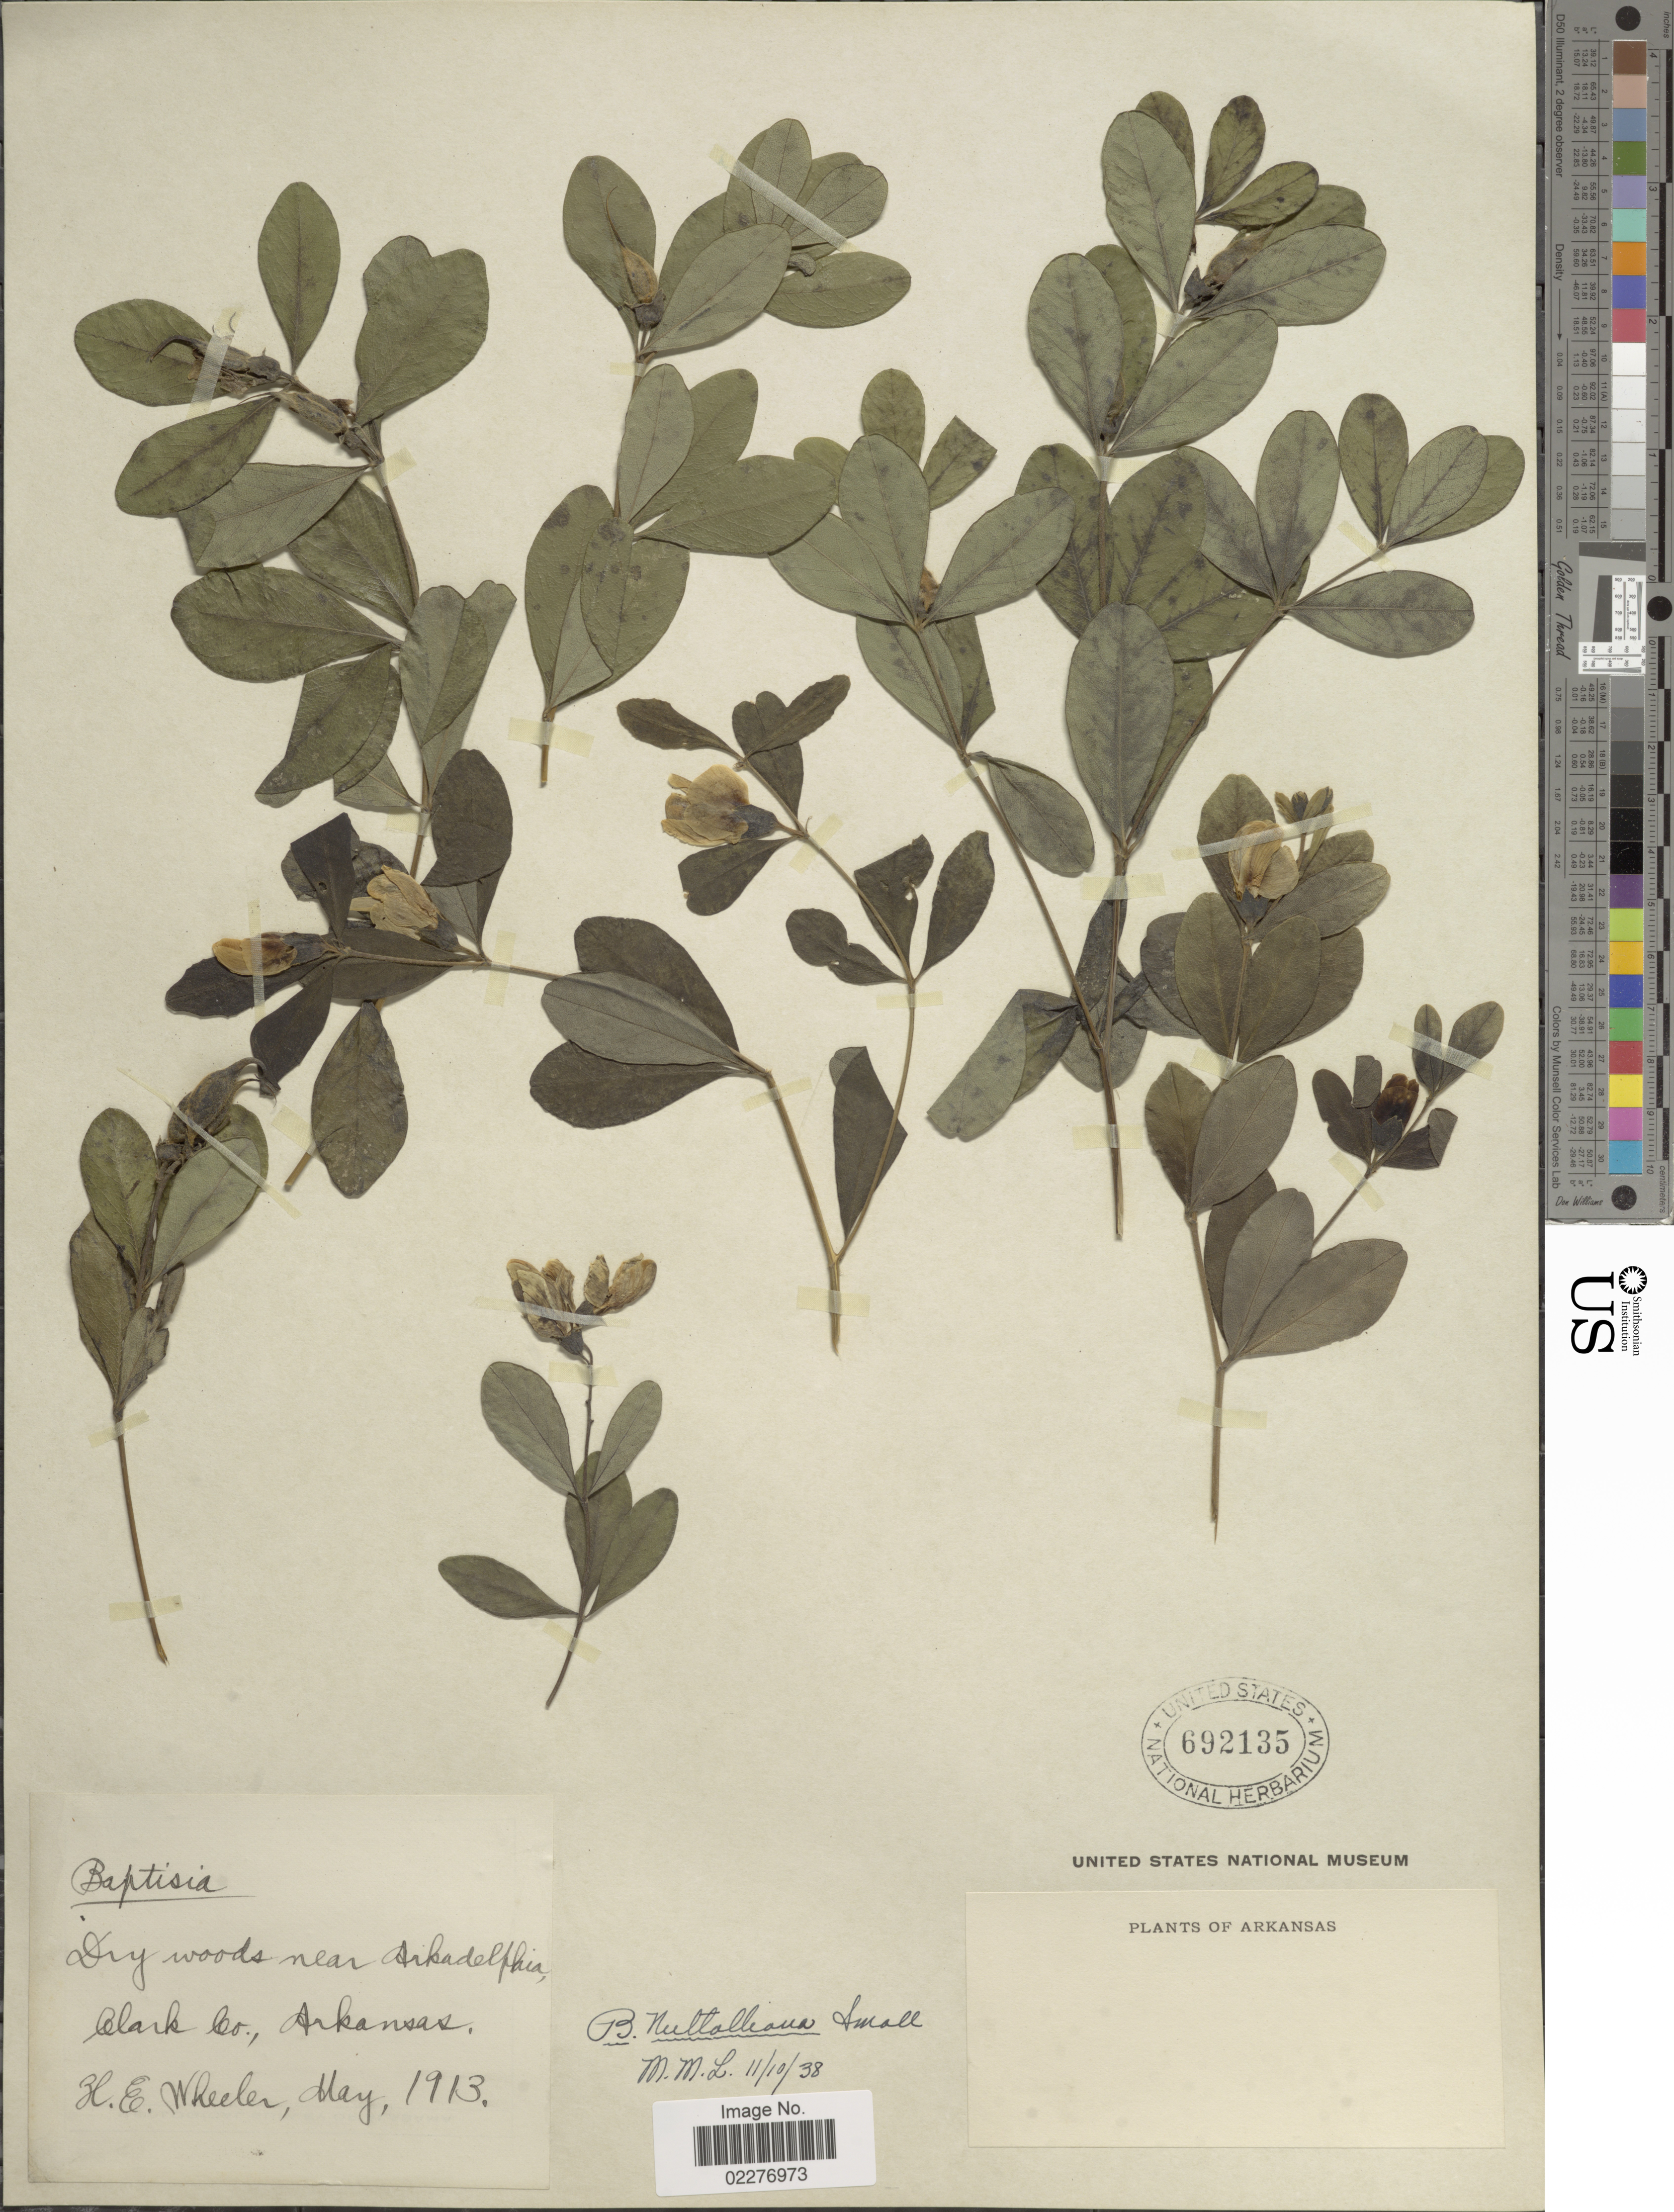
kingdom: Plantae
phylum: Tracheophyta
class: Magnoliopsida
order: Fabales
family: Fabaceae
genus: Baptisia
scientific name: Baptisia nuttalliana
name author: Small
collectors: H. Wheeler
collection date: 1913-05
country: United States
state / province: Arkansas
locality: Dry woods near Arkadelphia Clark Co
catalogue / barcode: US 692135